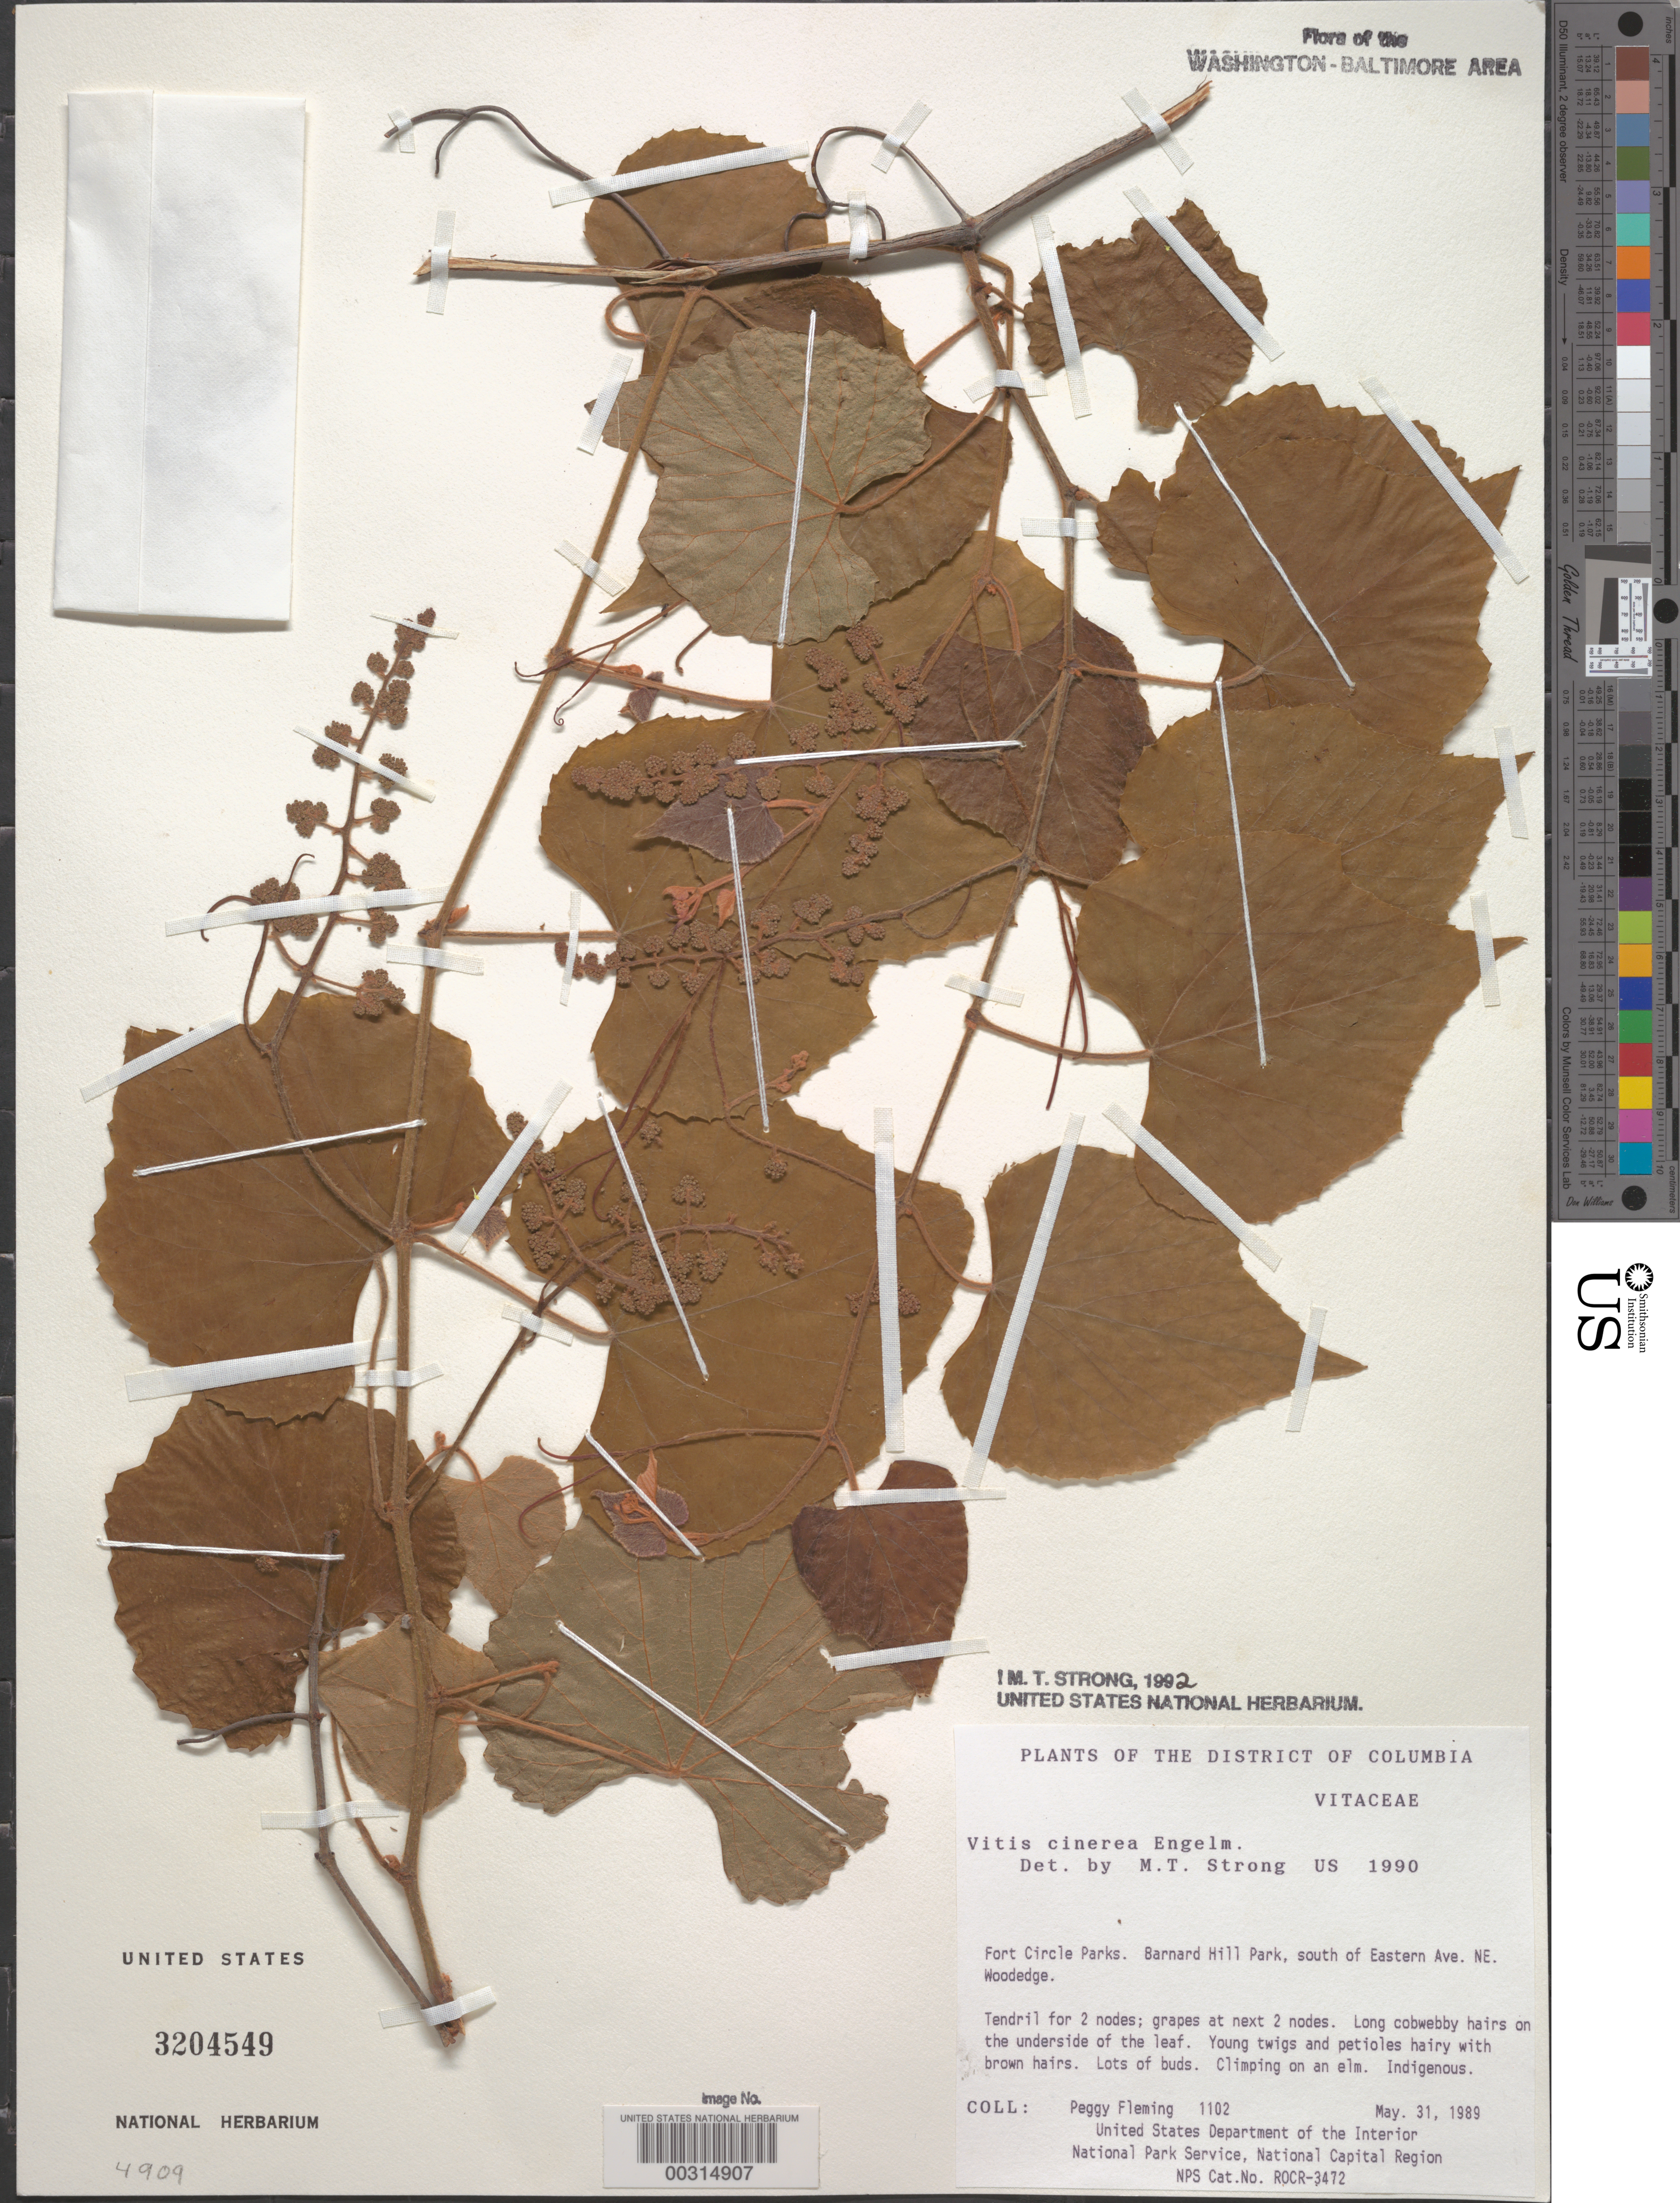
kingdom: Plantae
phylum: Tracheophyta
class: Magnoliopsida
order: Vitales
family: Vitaceae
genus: Vitis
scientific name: Vitis cinerea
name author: (Engelm.) Millardet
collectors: P. Fleming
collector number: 1102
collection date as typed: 31 May 1989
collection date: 1989-05-31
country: United States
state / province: District of Columbia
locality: Fort Circle Parks, Barnard Hill Park S of Eastern Ave NE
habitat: Edge wood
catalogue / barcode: US 3204549